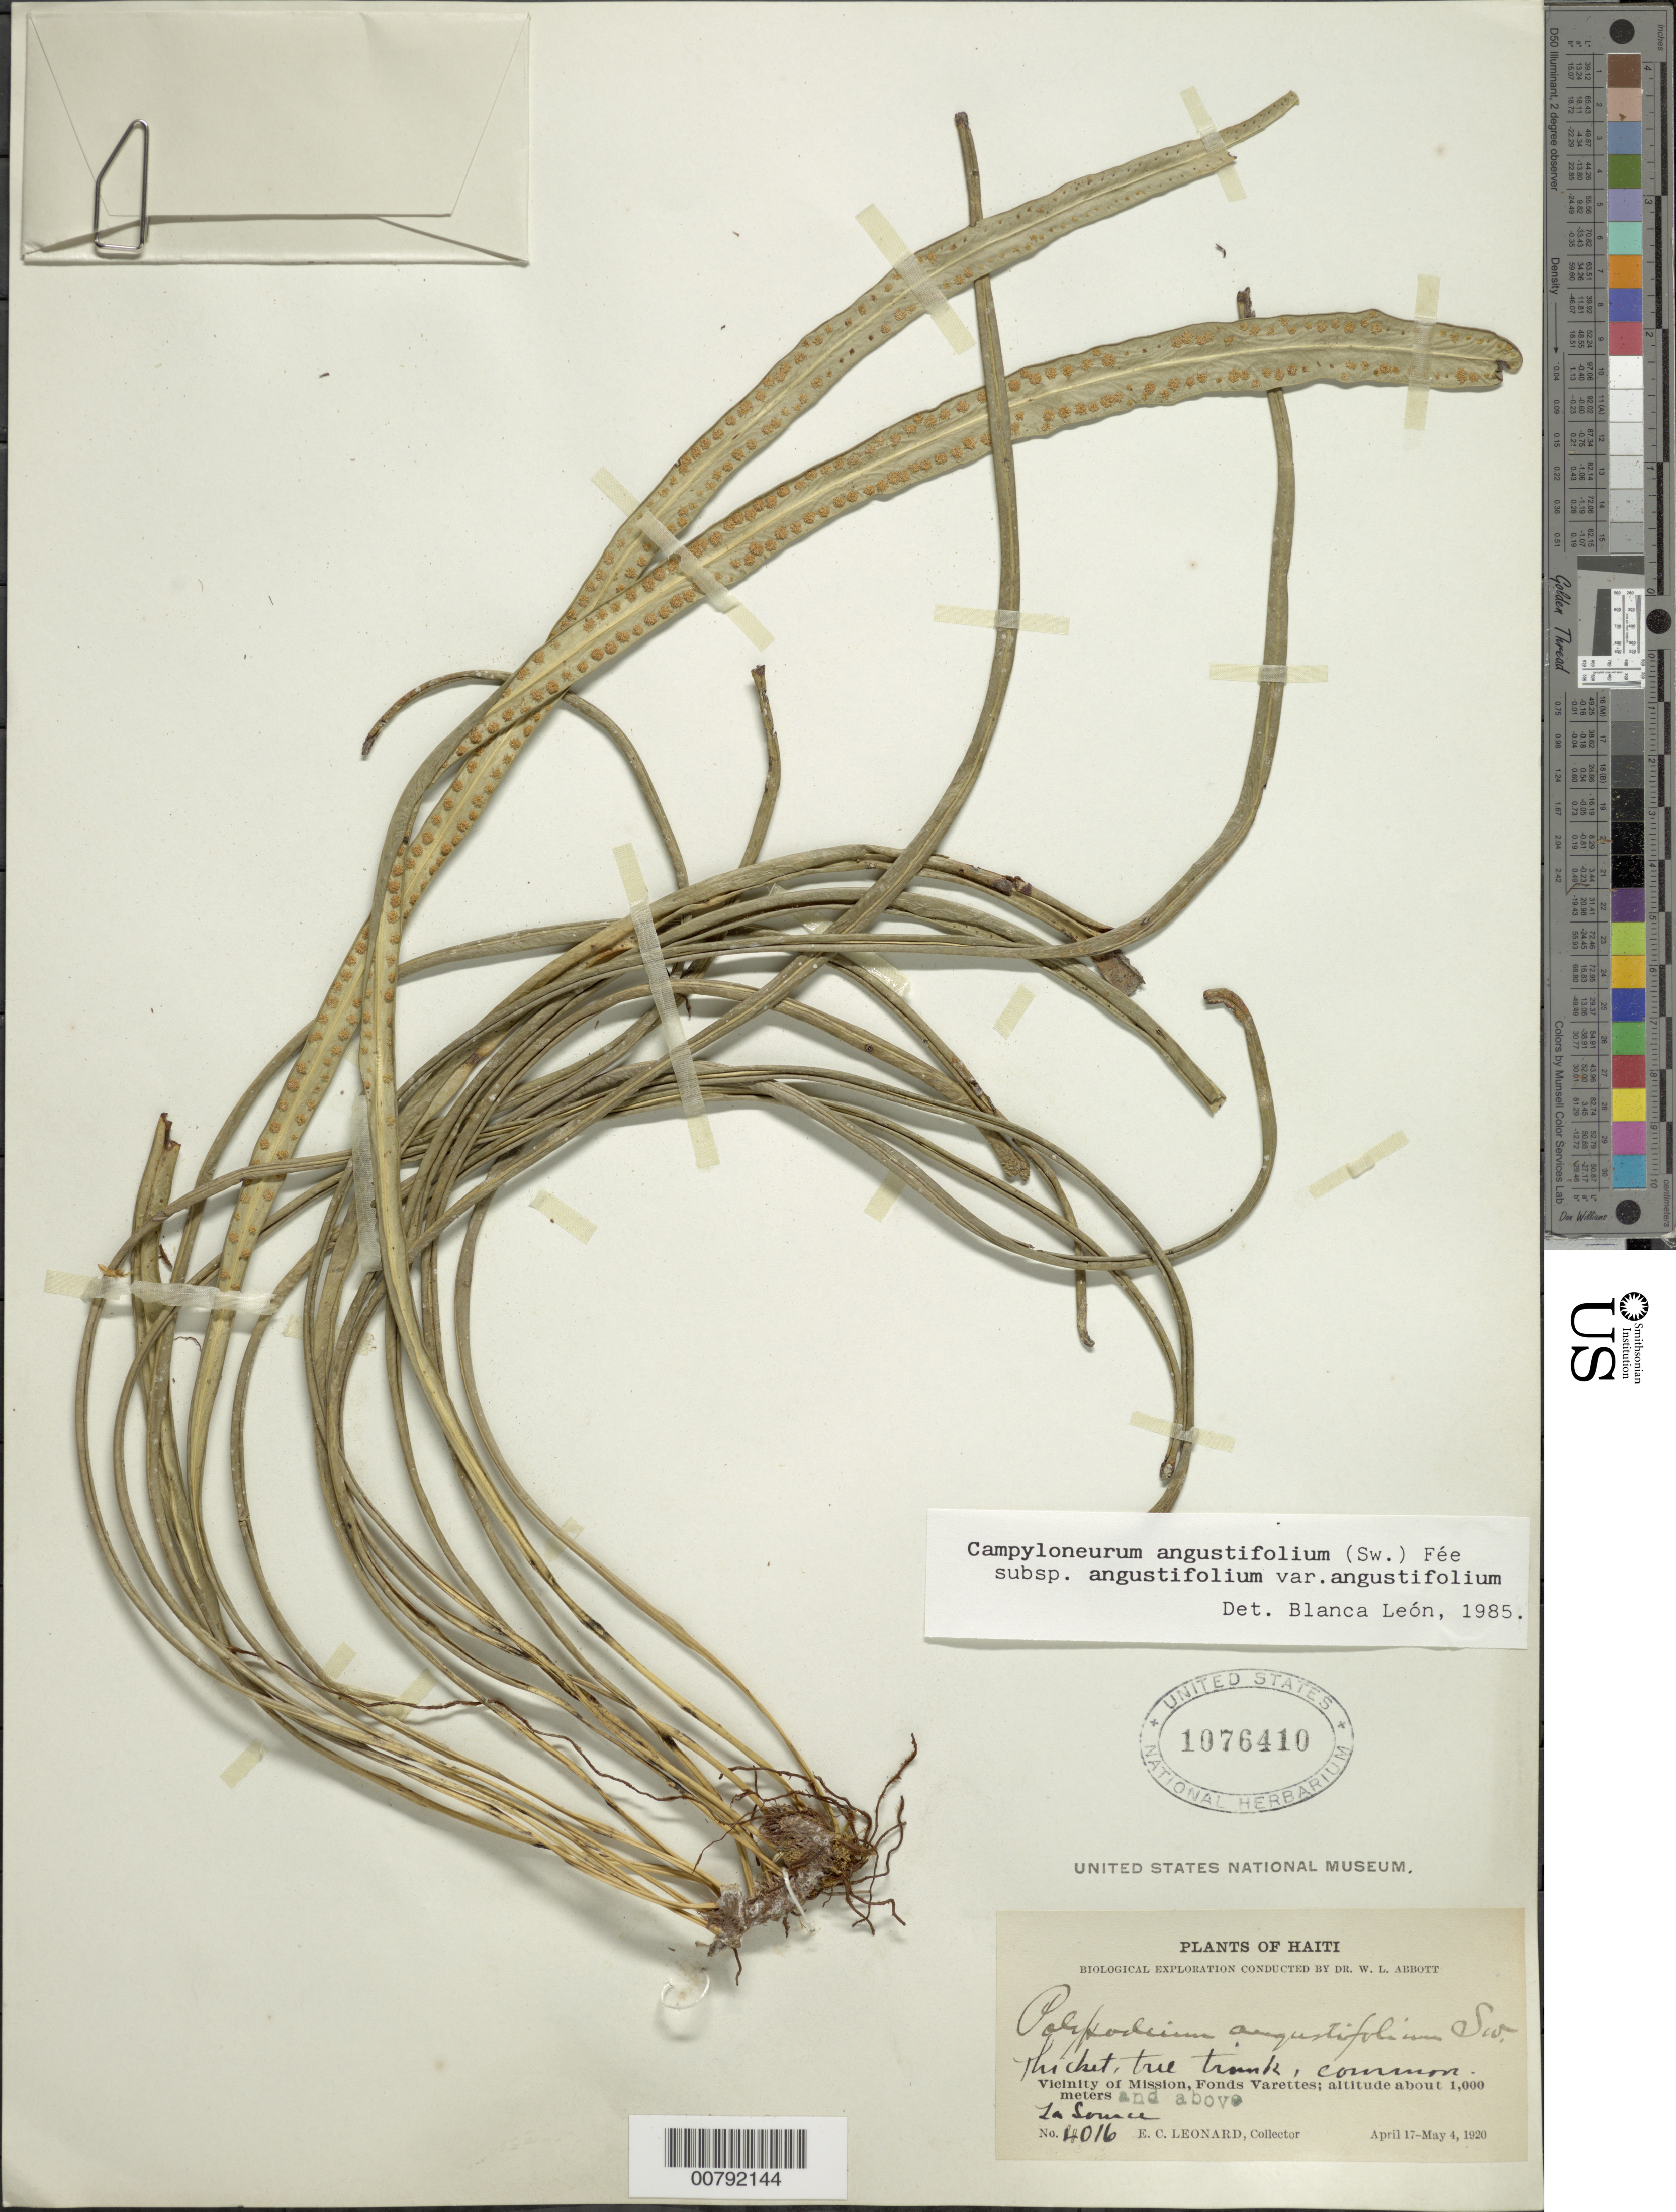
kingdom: Plantae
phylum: Tracheophyta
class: Polypodiopsida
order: Polypodiales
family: Polypodiaceae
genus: Campyloneurum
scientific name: Campyloneurum angustifolium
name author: (Sw.) Fée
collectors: E. C. Leonard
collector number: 4016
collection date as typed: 17 Apr 1920 04 May 1920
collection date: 1920-04-17/1920-05-04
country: Haiti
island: Hispaniola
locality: Mission vicinity; Fonds Varettes, La Source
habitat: Thicket, on tree trunk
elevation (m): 1000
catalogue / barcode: US 1076410